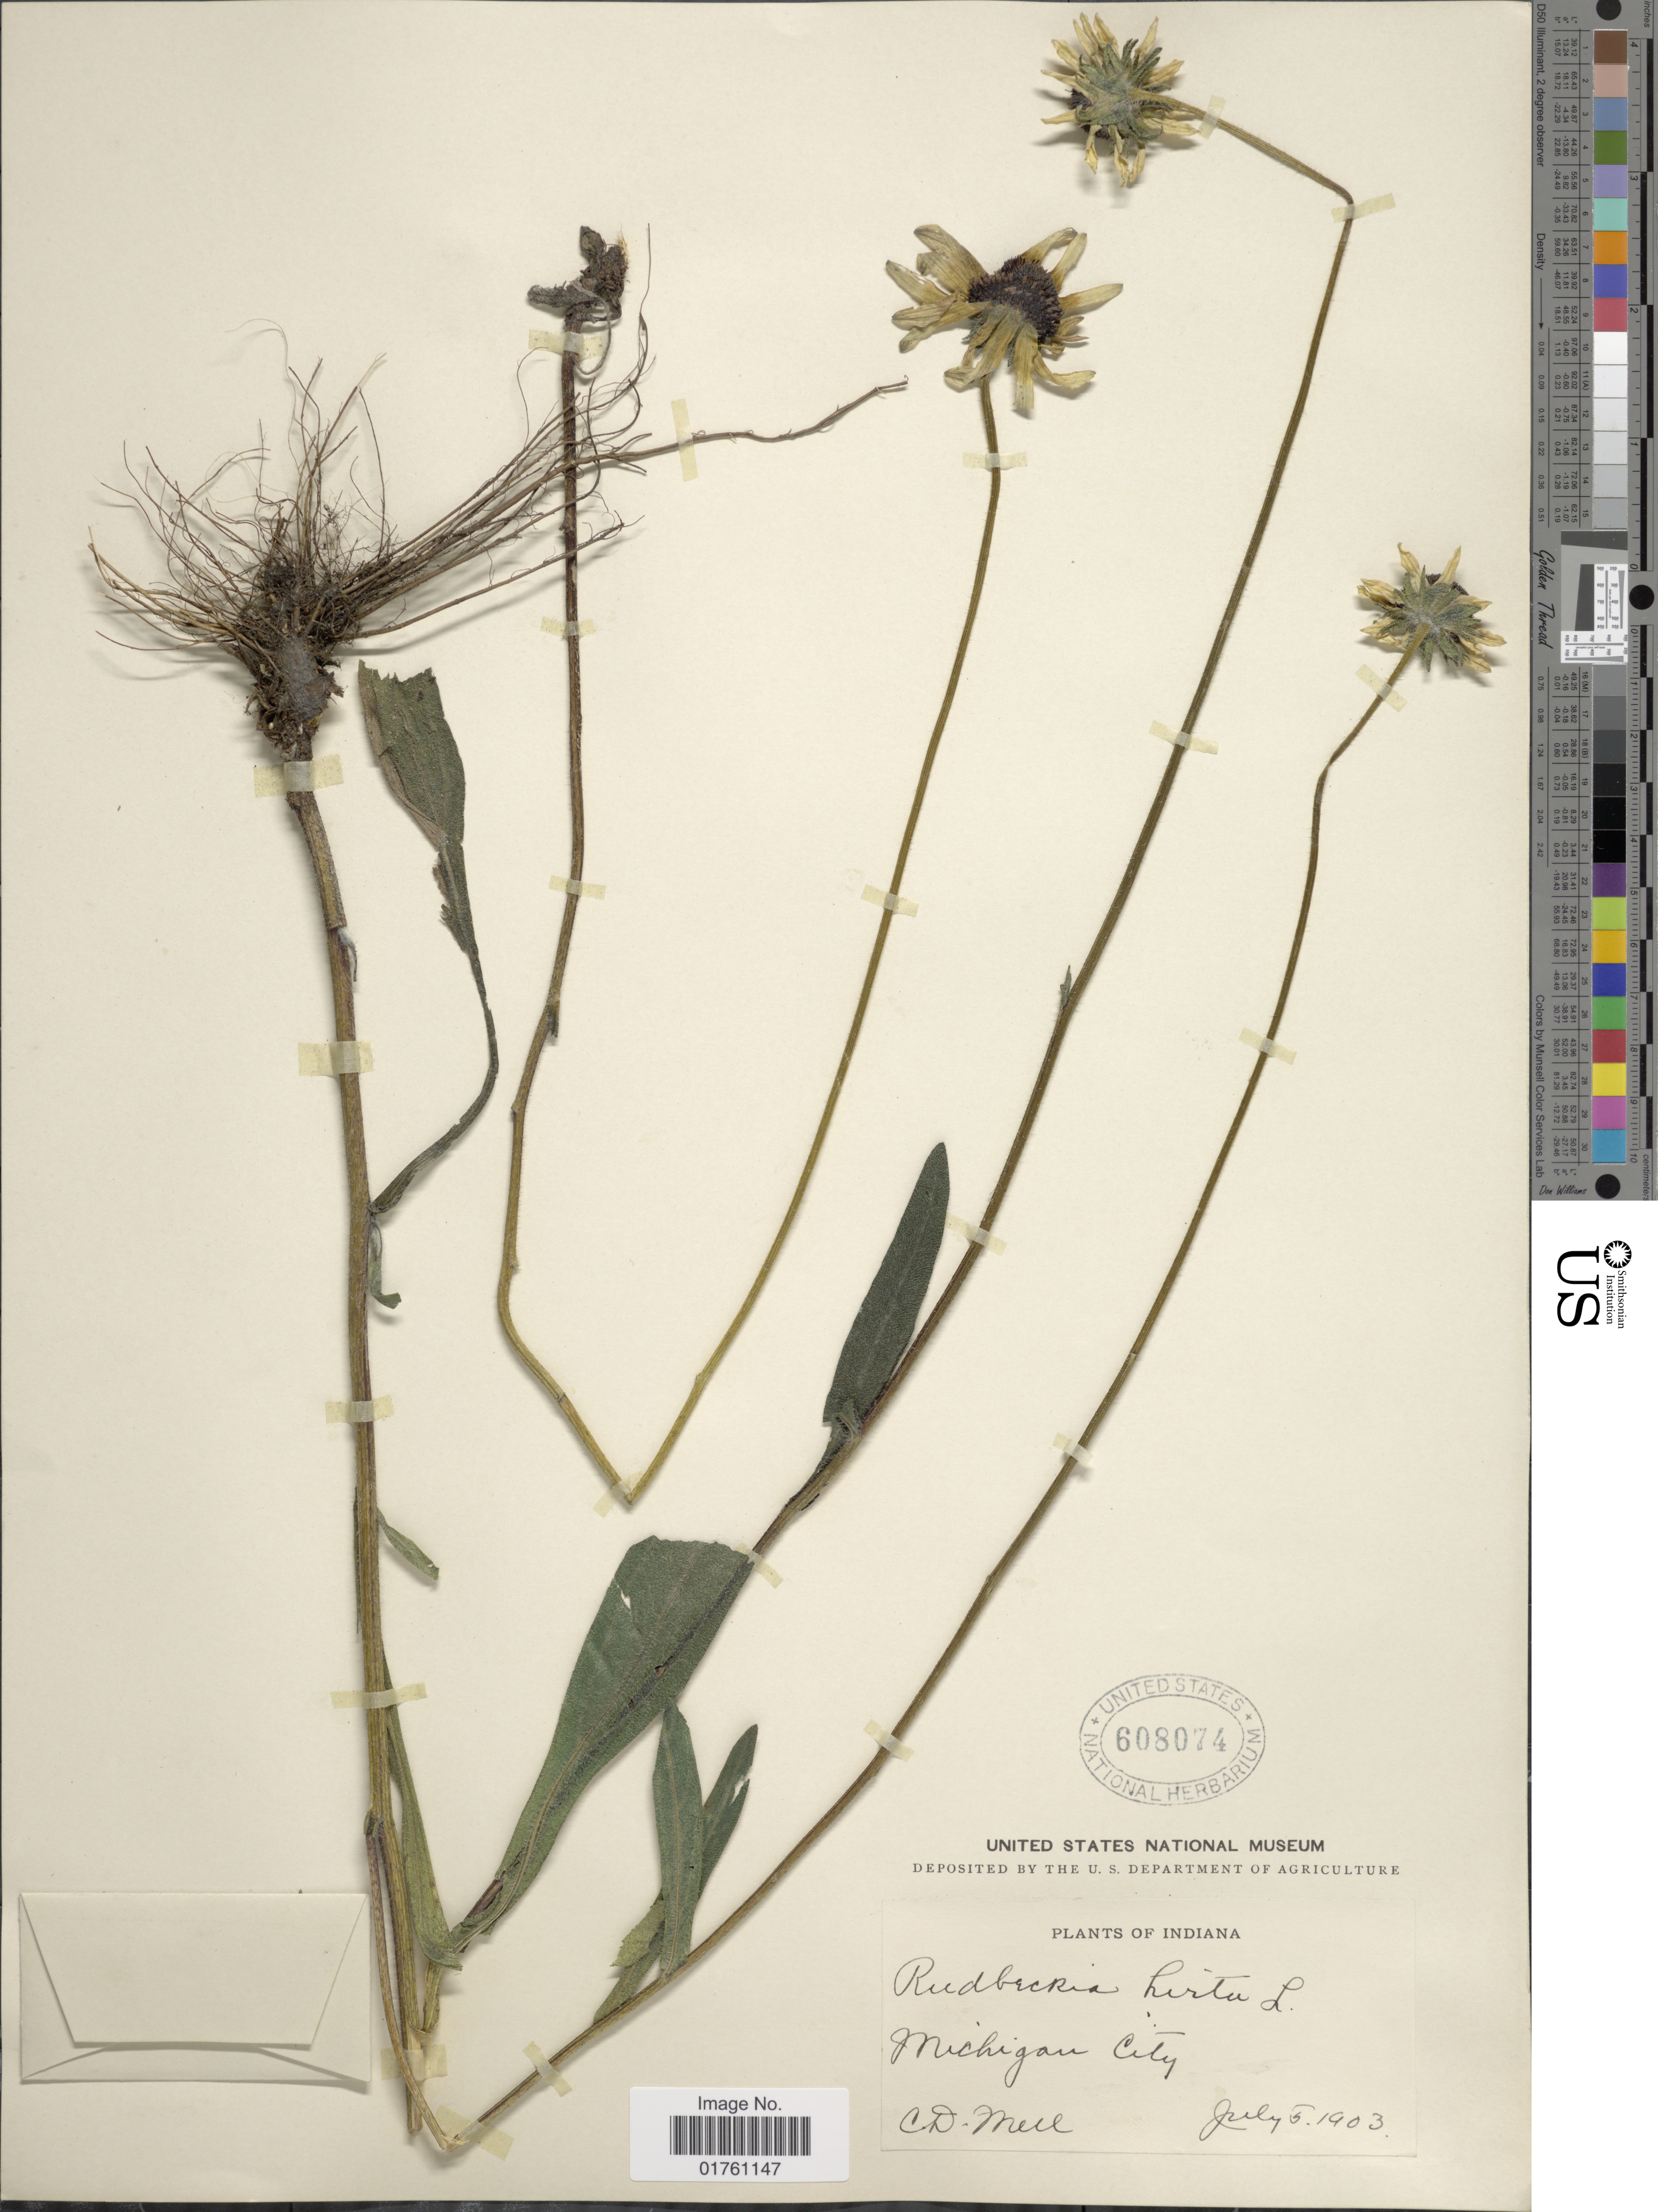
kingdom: Plantae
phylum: Tracheophyta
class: Magnoliopsida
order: Asterales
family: Asteraceae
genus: Rudbeckia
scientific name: Rudbeckia hirta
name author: L.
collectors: C. Meel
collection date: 1903-07-05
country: United States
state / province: Indiana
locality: Michigan City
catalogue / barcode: US 608074